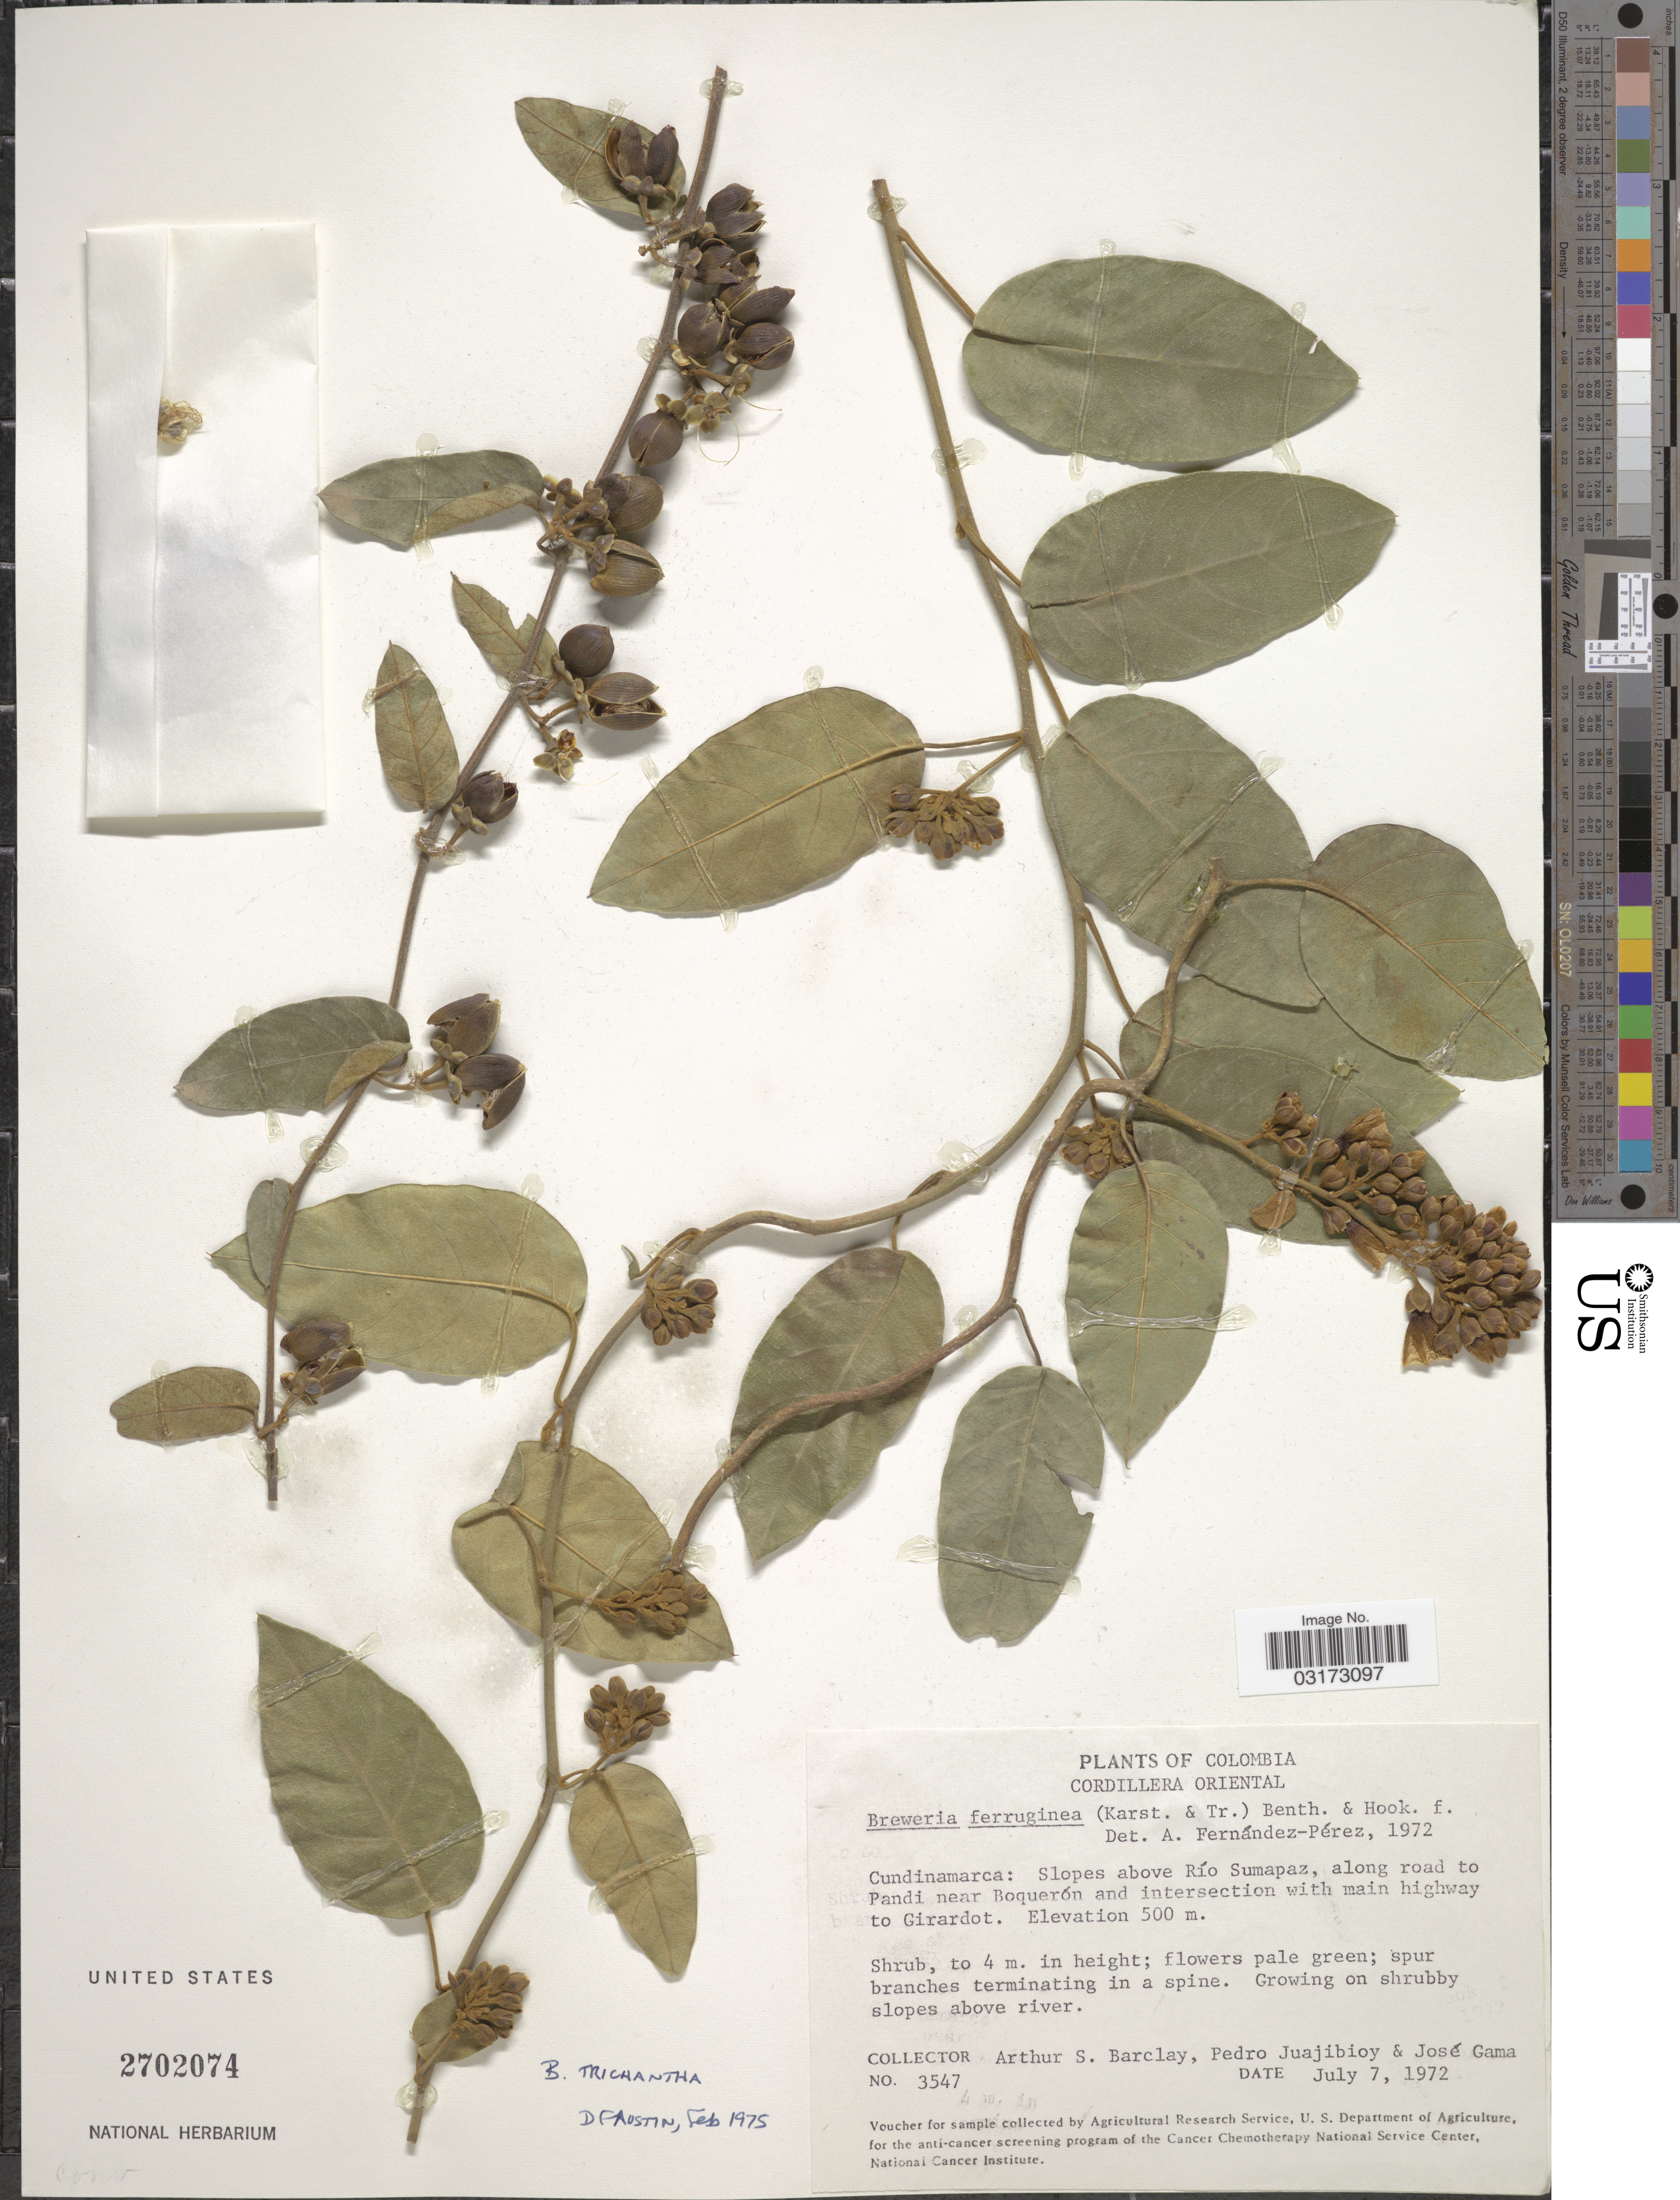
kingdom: Plantae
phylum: Tracheophyta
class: Magnoliopsida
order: Solanales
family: Convolvulaceae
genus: Bonamia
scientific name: Bonamia trichantha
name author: Hallier f.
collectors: A. S. Barclay, P. Juajibioy & J. Gama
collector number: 3547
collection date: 1972-07-07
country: Colombia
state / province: Cundinamarca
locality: Cordillera Oriental. Slopes above Río Sumapaz, along road to Pandi near Boquerón and intersection with main highway to Girardot.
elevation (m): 500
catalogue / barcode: US 2702074